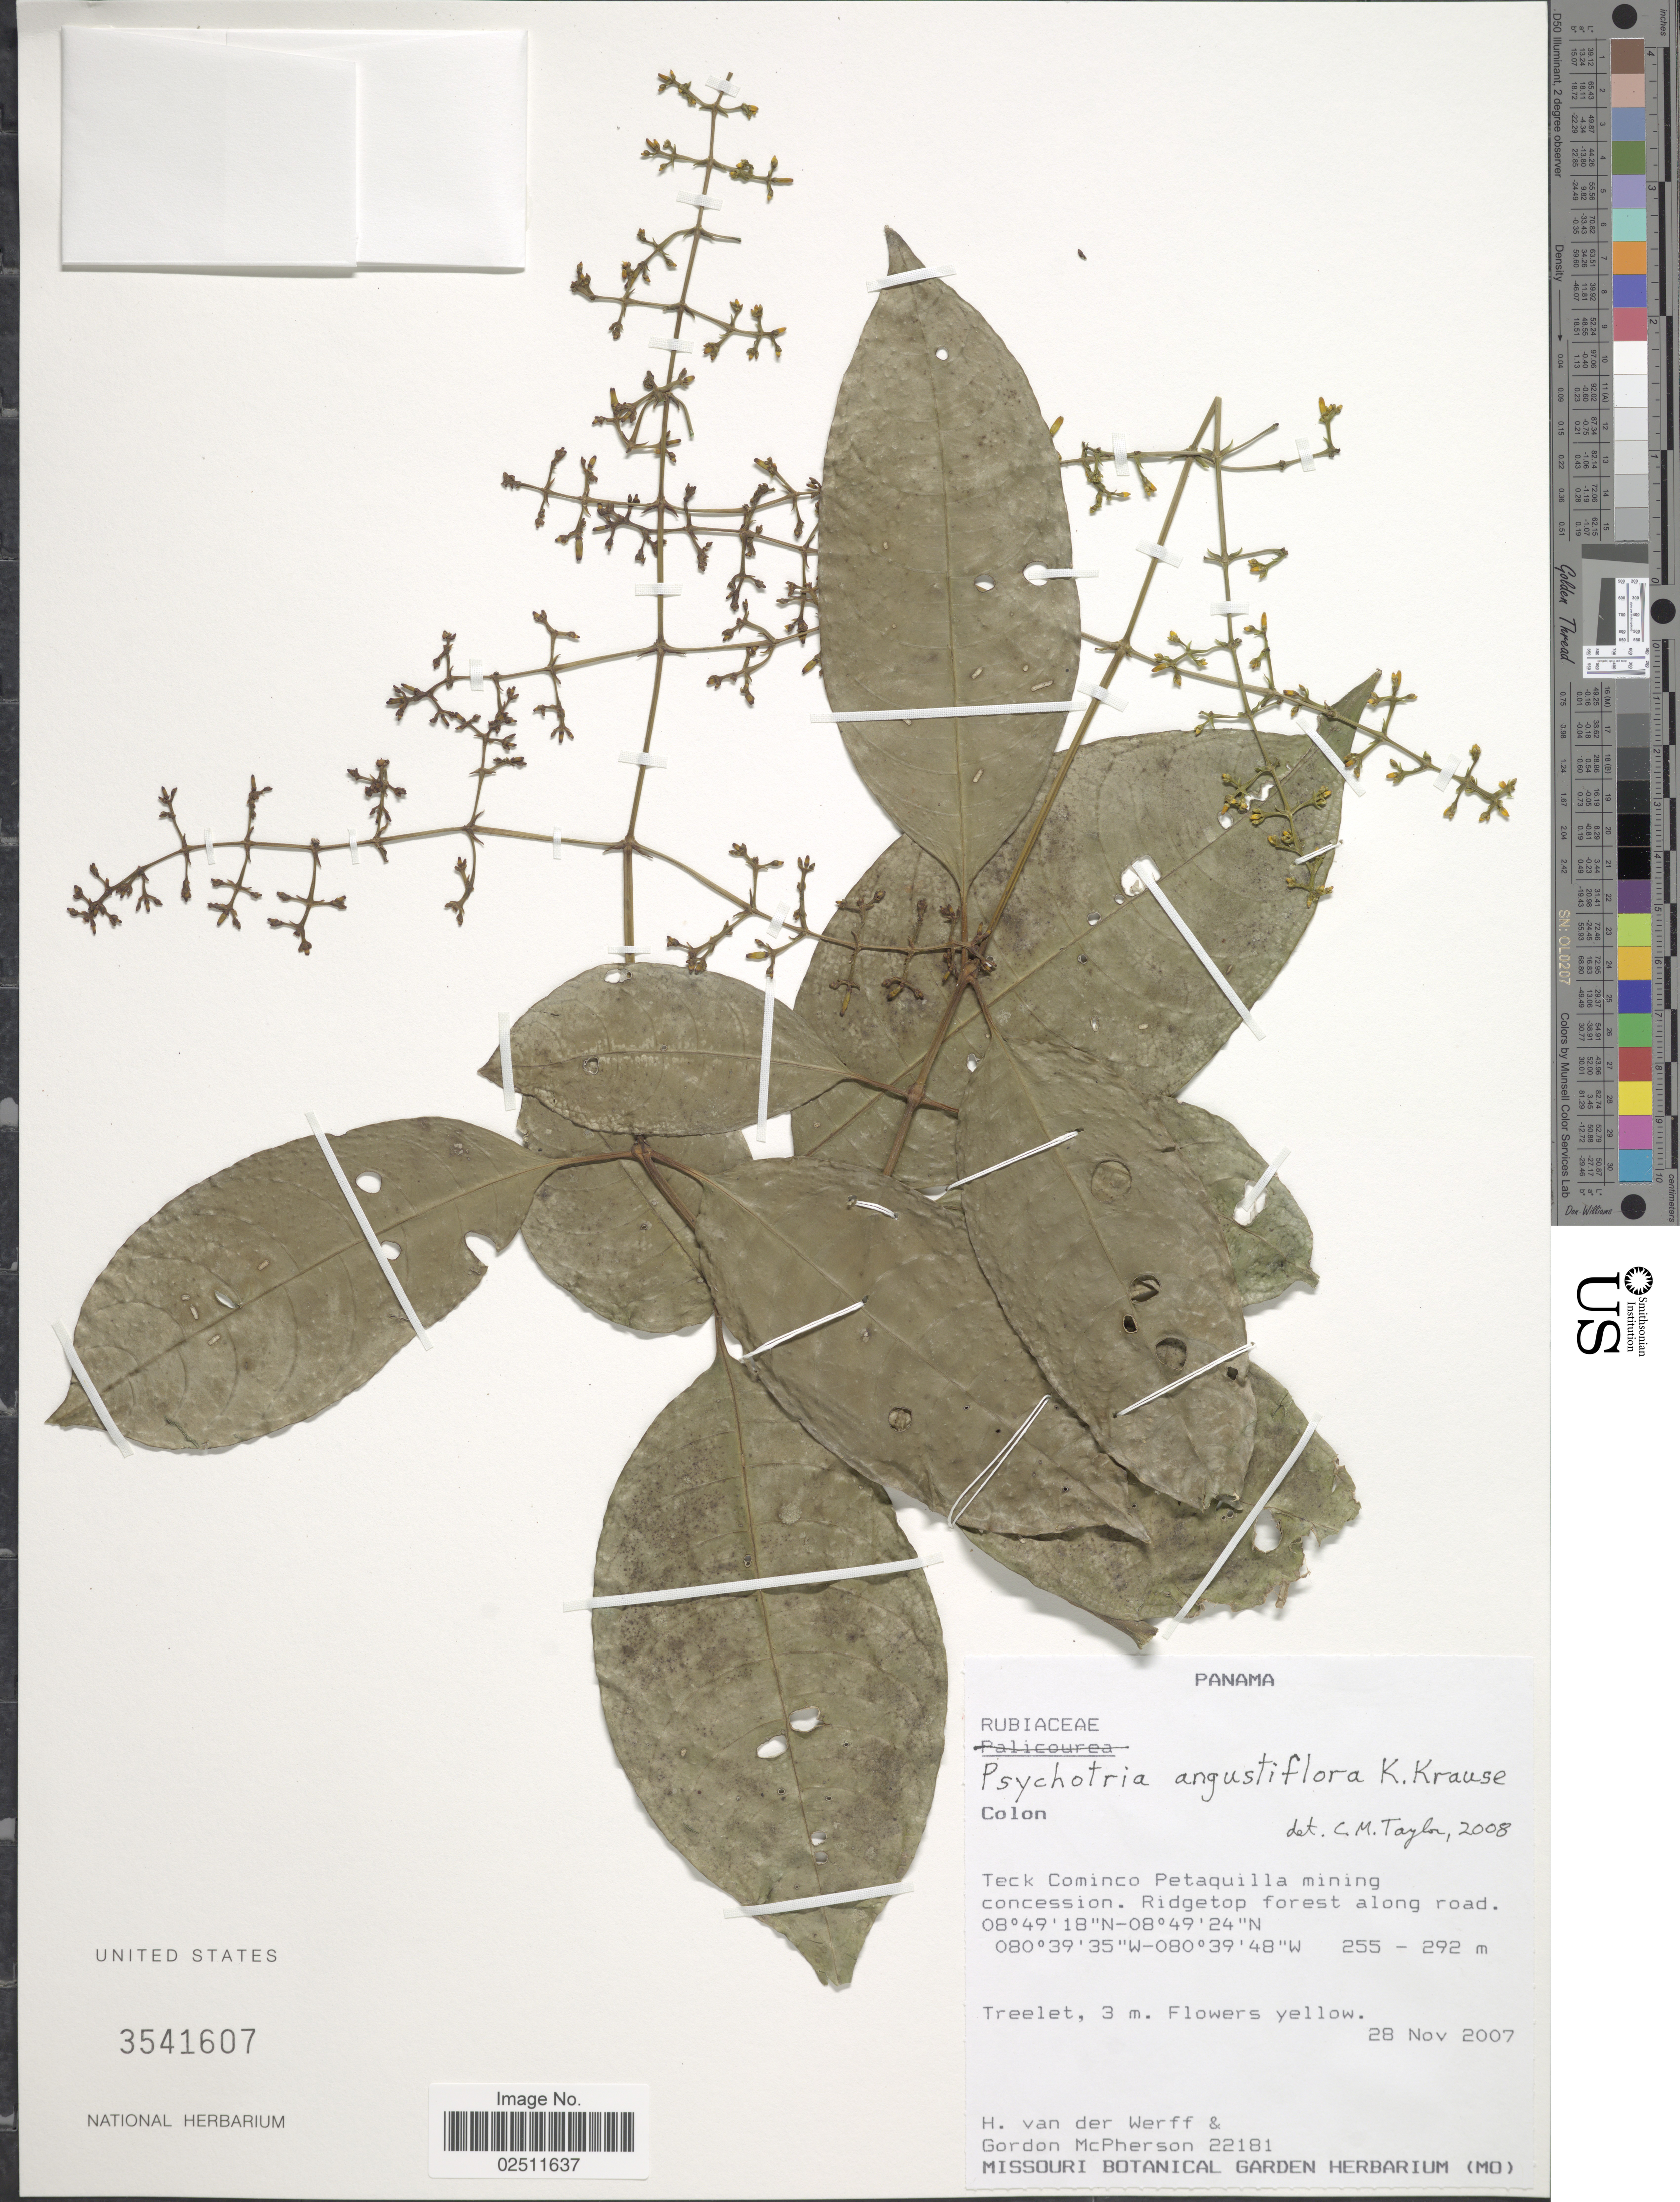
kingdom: Plantae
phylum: Tracheophyta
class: Magnoliopsida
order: Gentianales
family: Rubiaceae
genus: Psychotria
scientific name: Psychotria angustiflora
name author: K. Krause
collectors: H. van der Werff & G. McPherson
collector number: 22181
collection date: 2007-11-28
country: Panama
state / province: Colón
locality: Teck Cominco Petaquilla mining concession. Ridgetop forest along road.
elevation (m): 255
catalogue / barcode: US 3541607